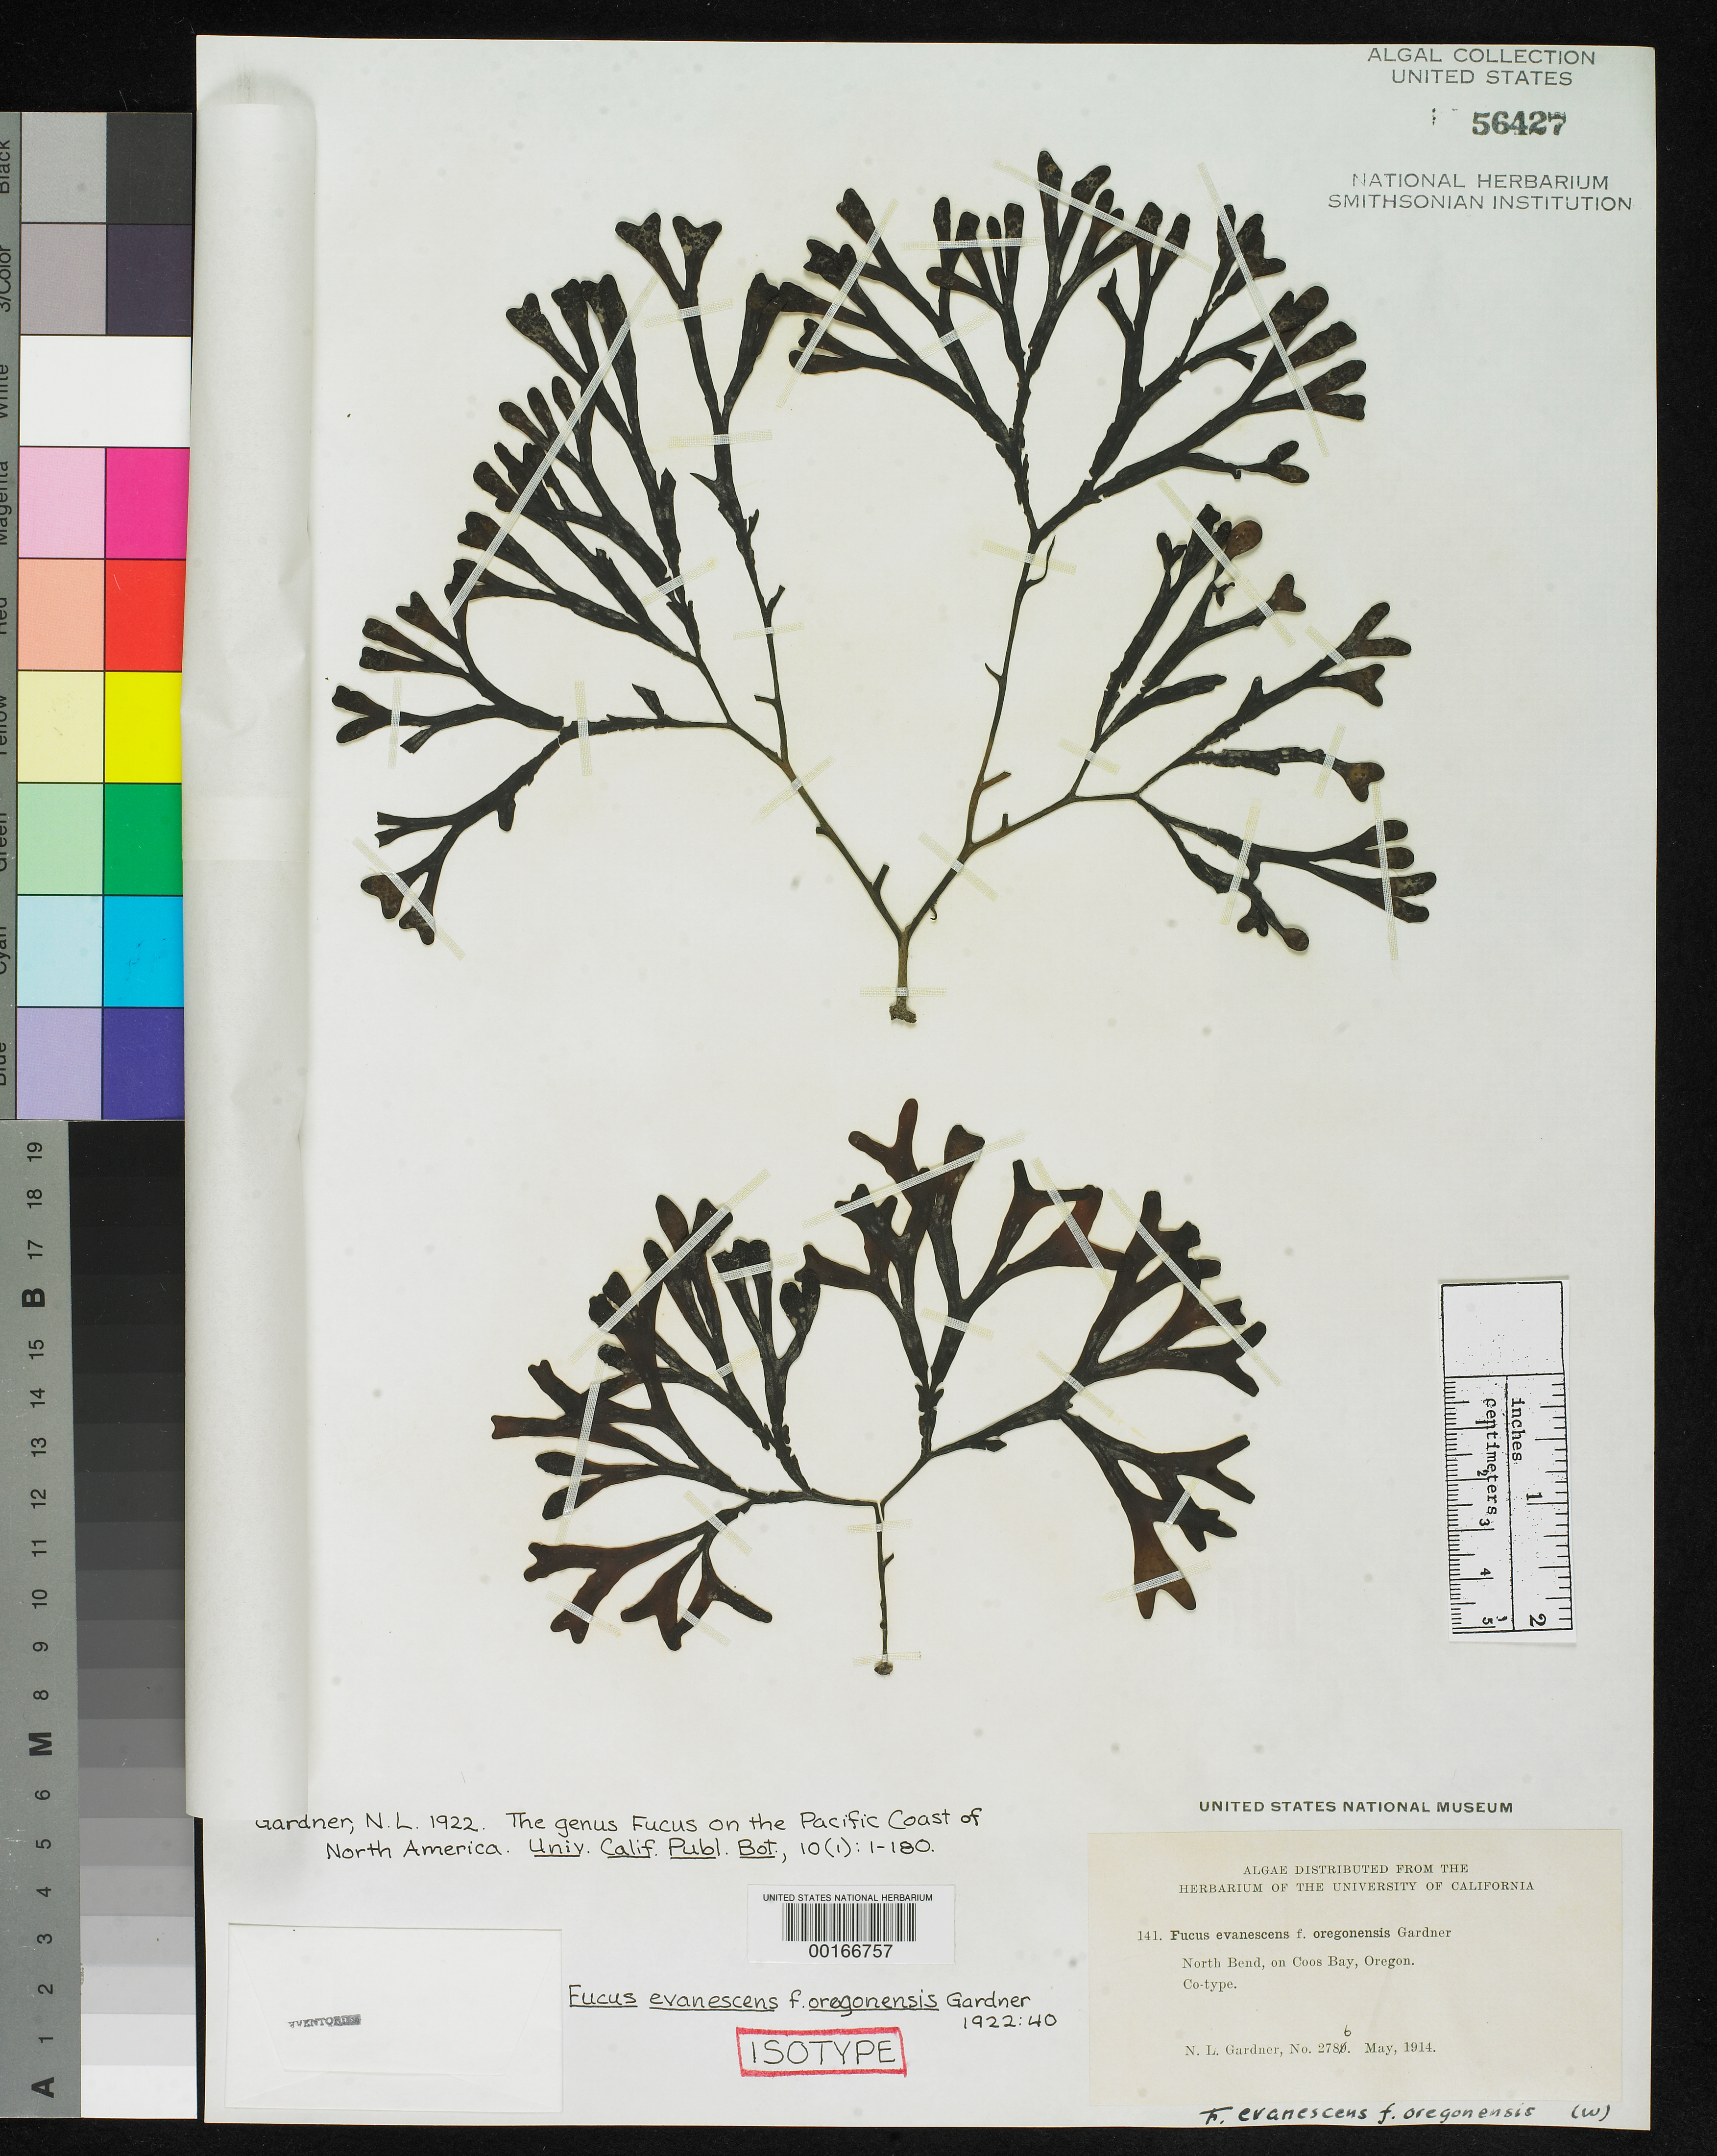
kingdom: Chromista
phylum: Ochrophyta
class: Phaeophyceae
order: Fucales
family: Fucaceae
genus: Fucus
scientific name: Fucus evanescens f. oregonensis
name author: N.L. Gardner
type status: Isotype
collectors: N. Gardner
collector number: NLG 2786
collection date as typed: May 1914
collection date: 1914-05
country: United States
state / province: Oregon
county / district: Coos County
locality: Coos Bay, near North Bend.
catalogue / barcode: US 56427